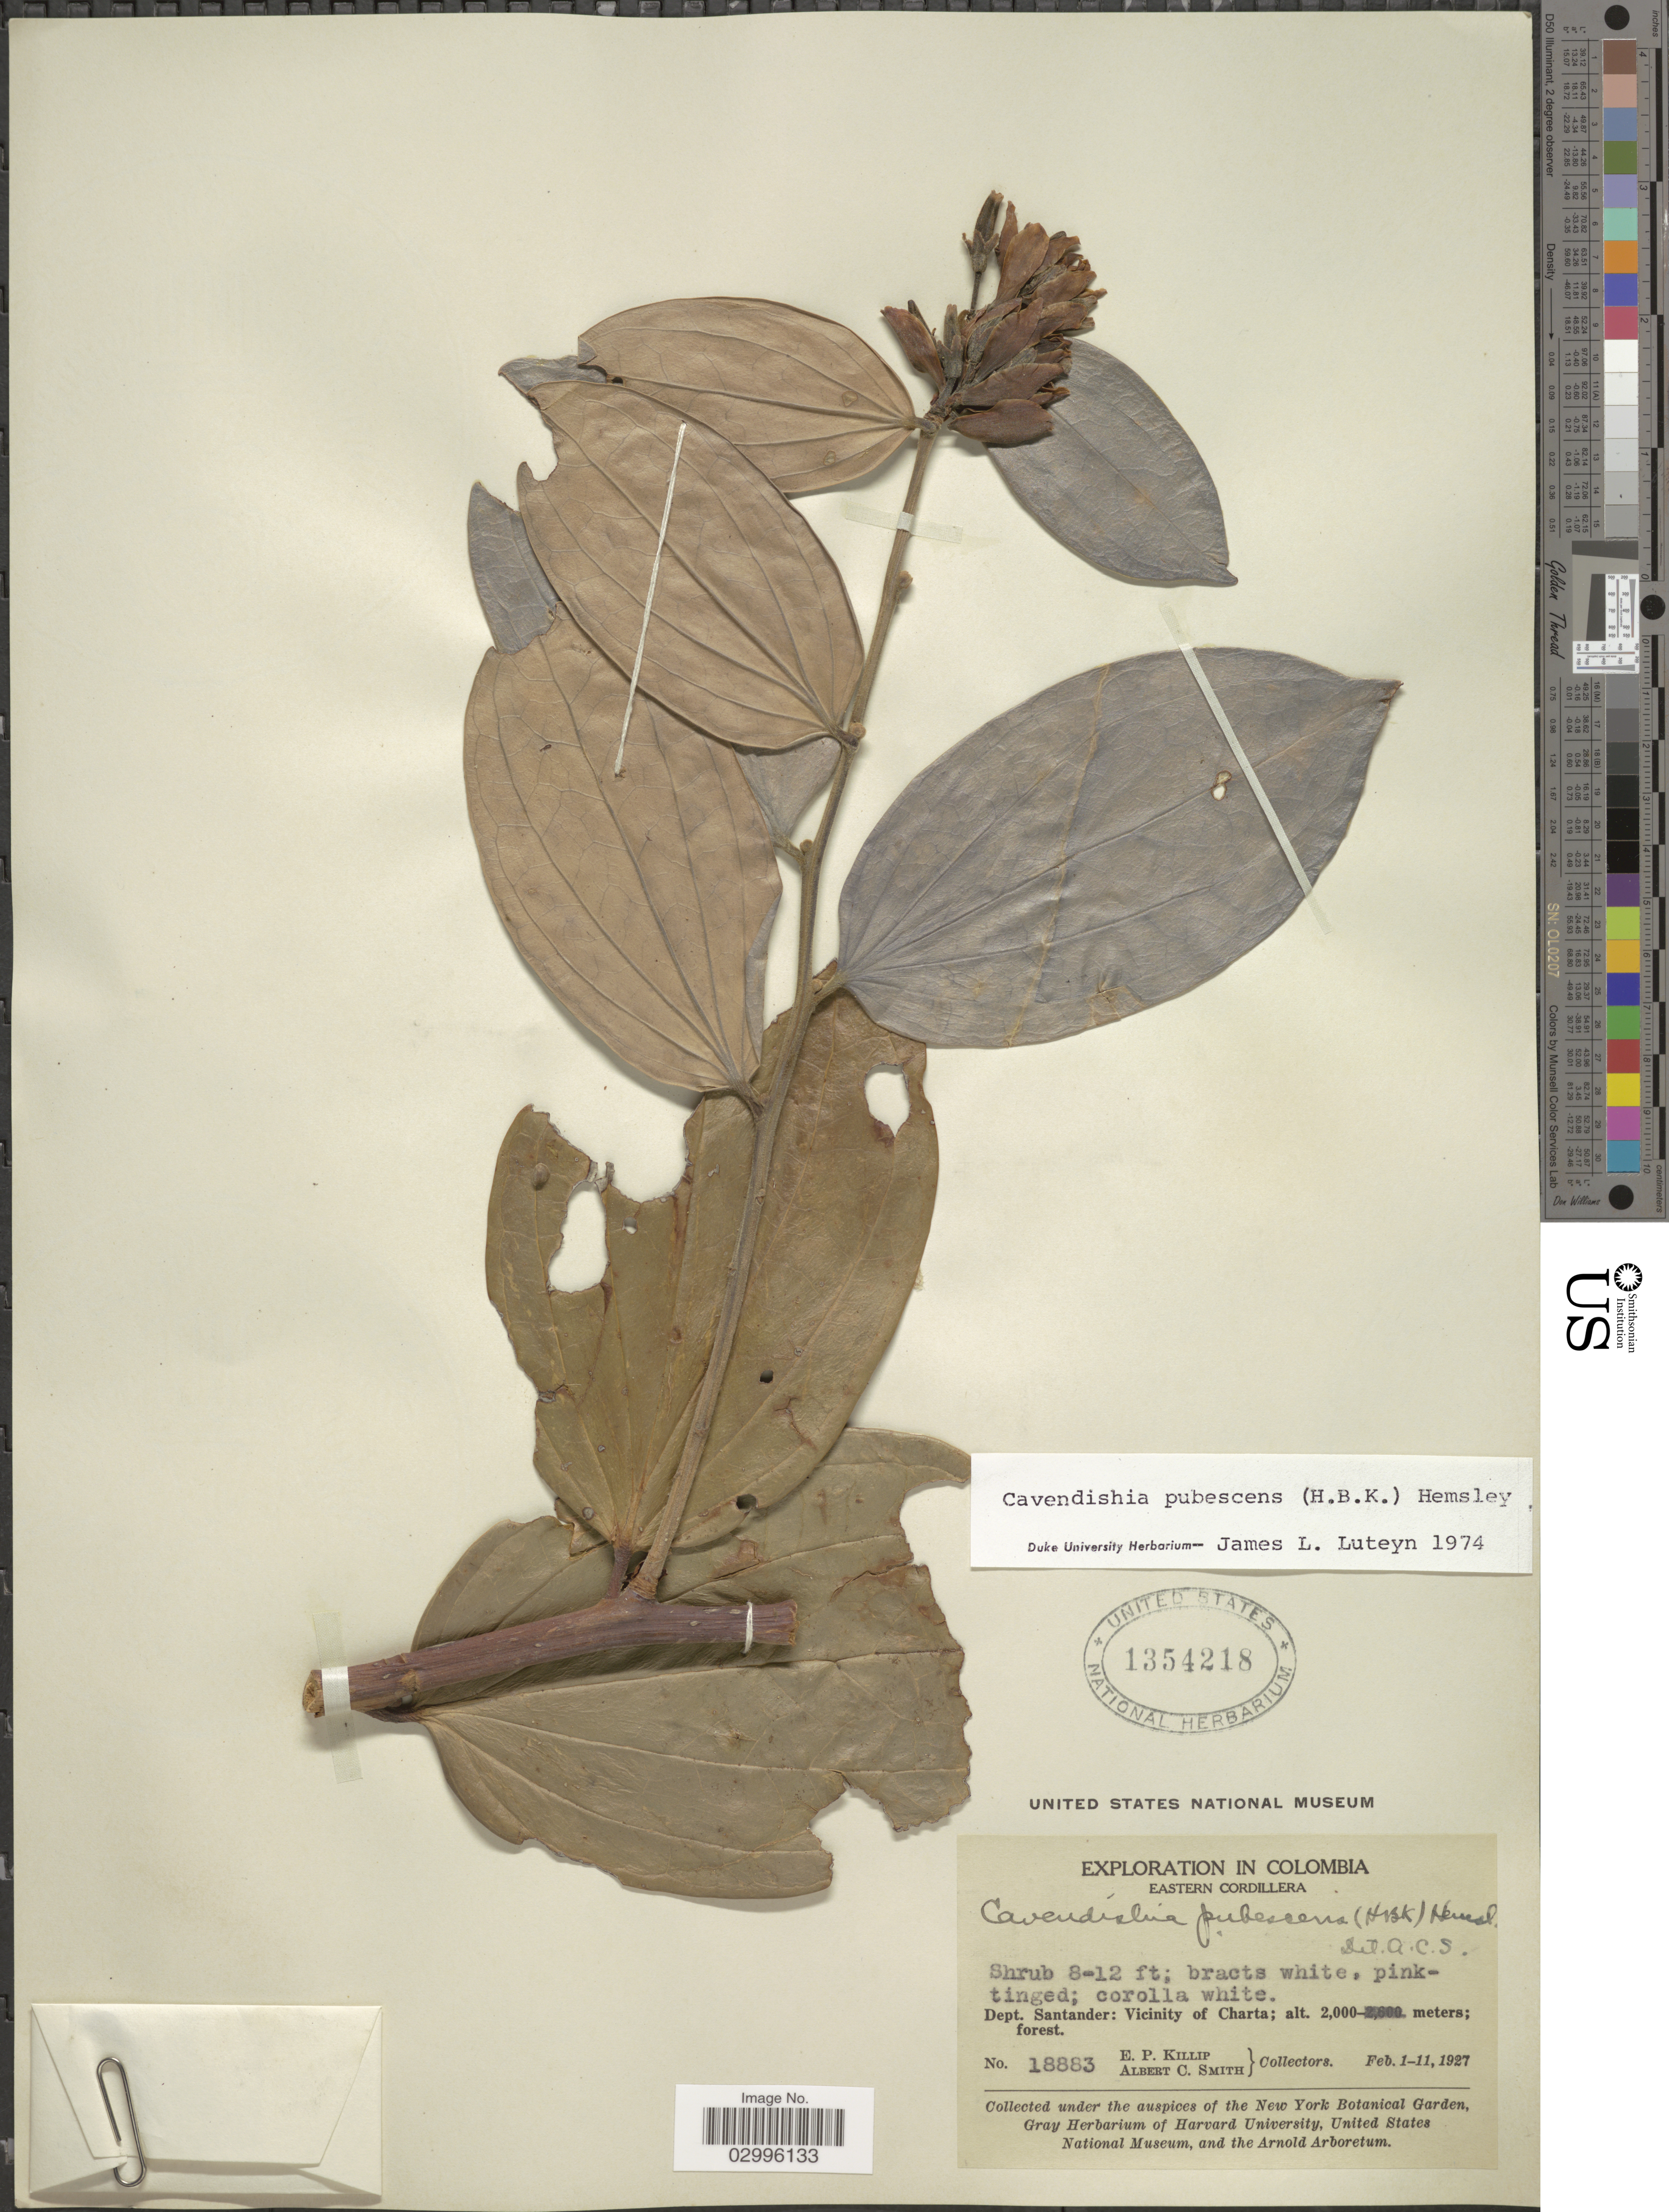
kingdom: Plantae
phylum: Tracheophyta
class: Magnoliopsida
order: Ericales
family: Ericaceae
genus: Cavendishia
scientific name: Cavendishia pubescens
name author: (Kunth) Hemsl.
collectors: E. P. Killip & A. C. Smith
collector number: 18883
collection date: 1927-02-01/1927-02-11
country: Colombia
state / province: Santander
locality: Eastern Cordillera. Dept. Santander: Vicinity of Charta.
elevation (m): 2000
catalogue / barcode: US 1354218